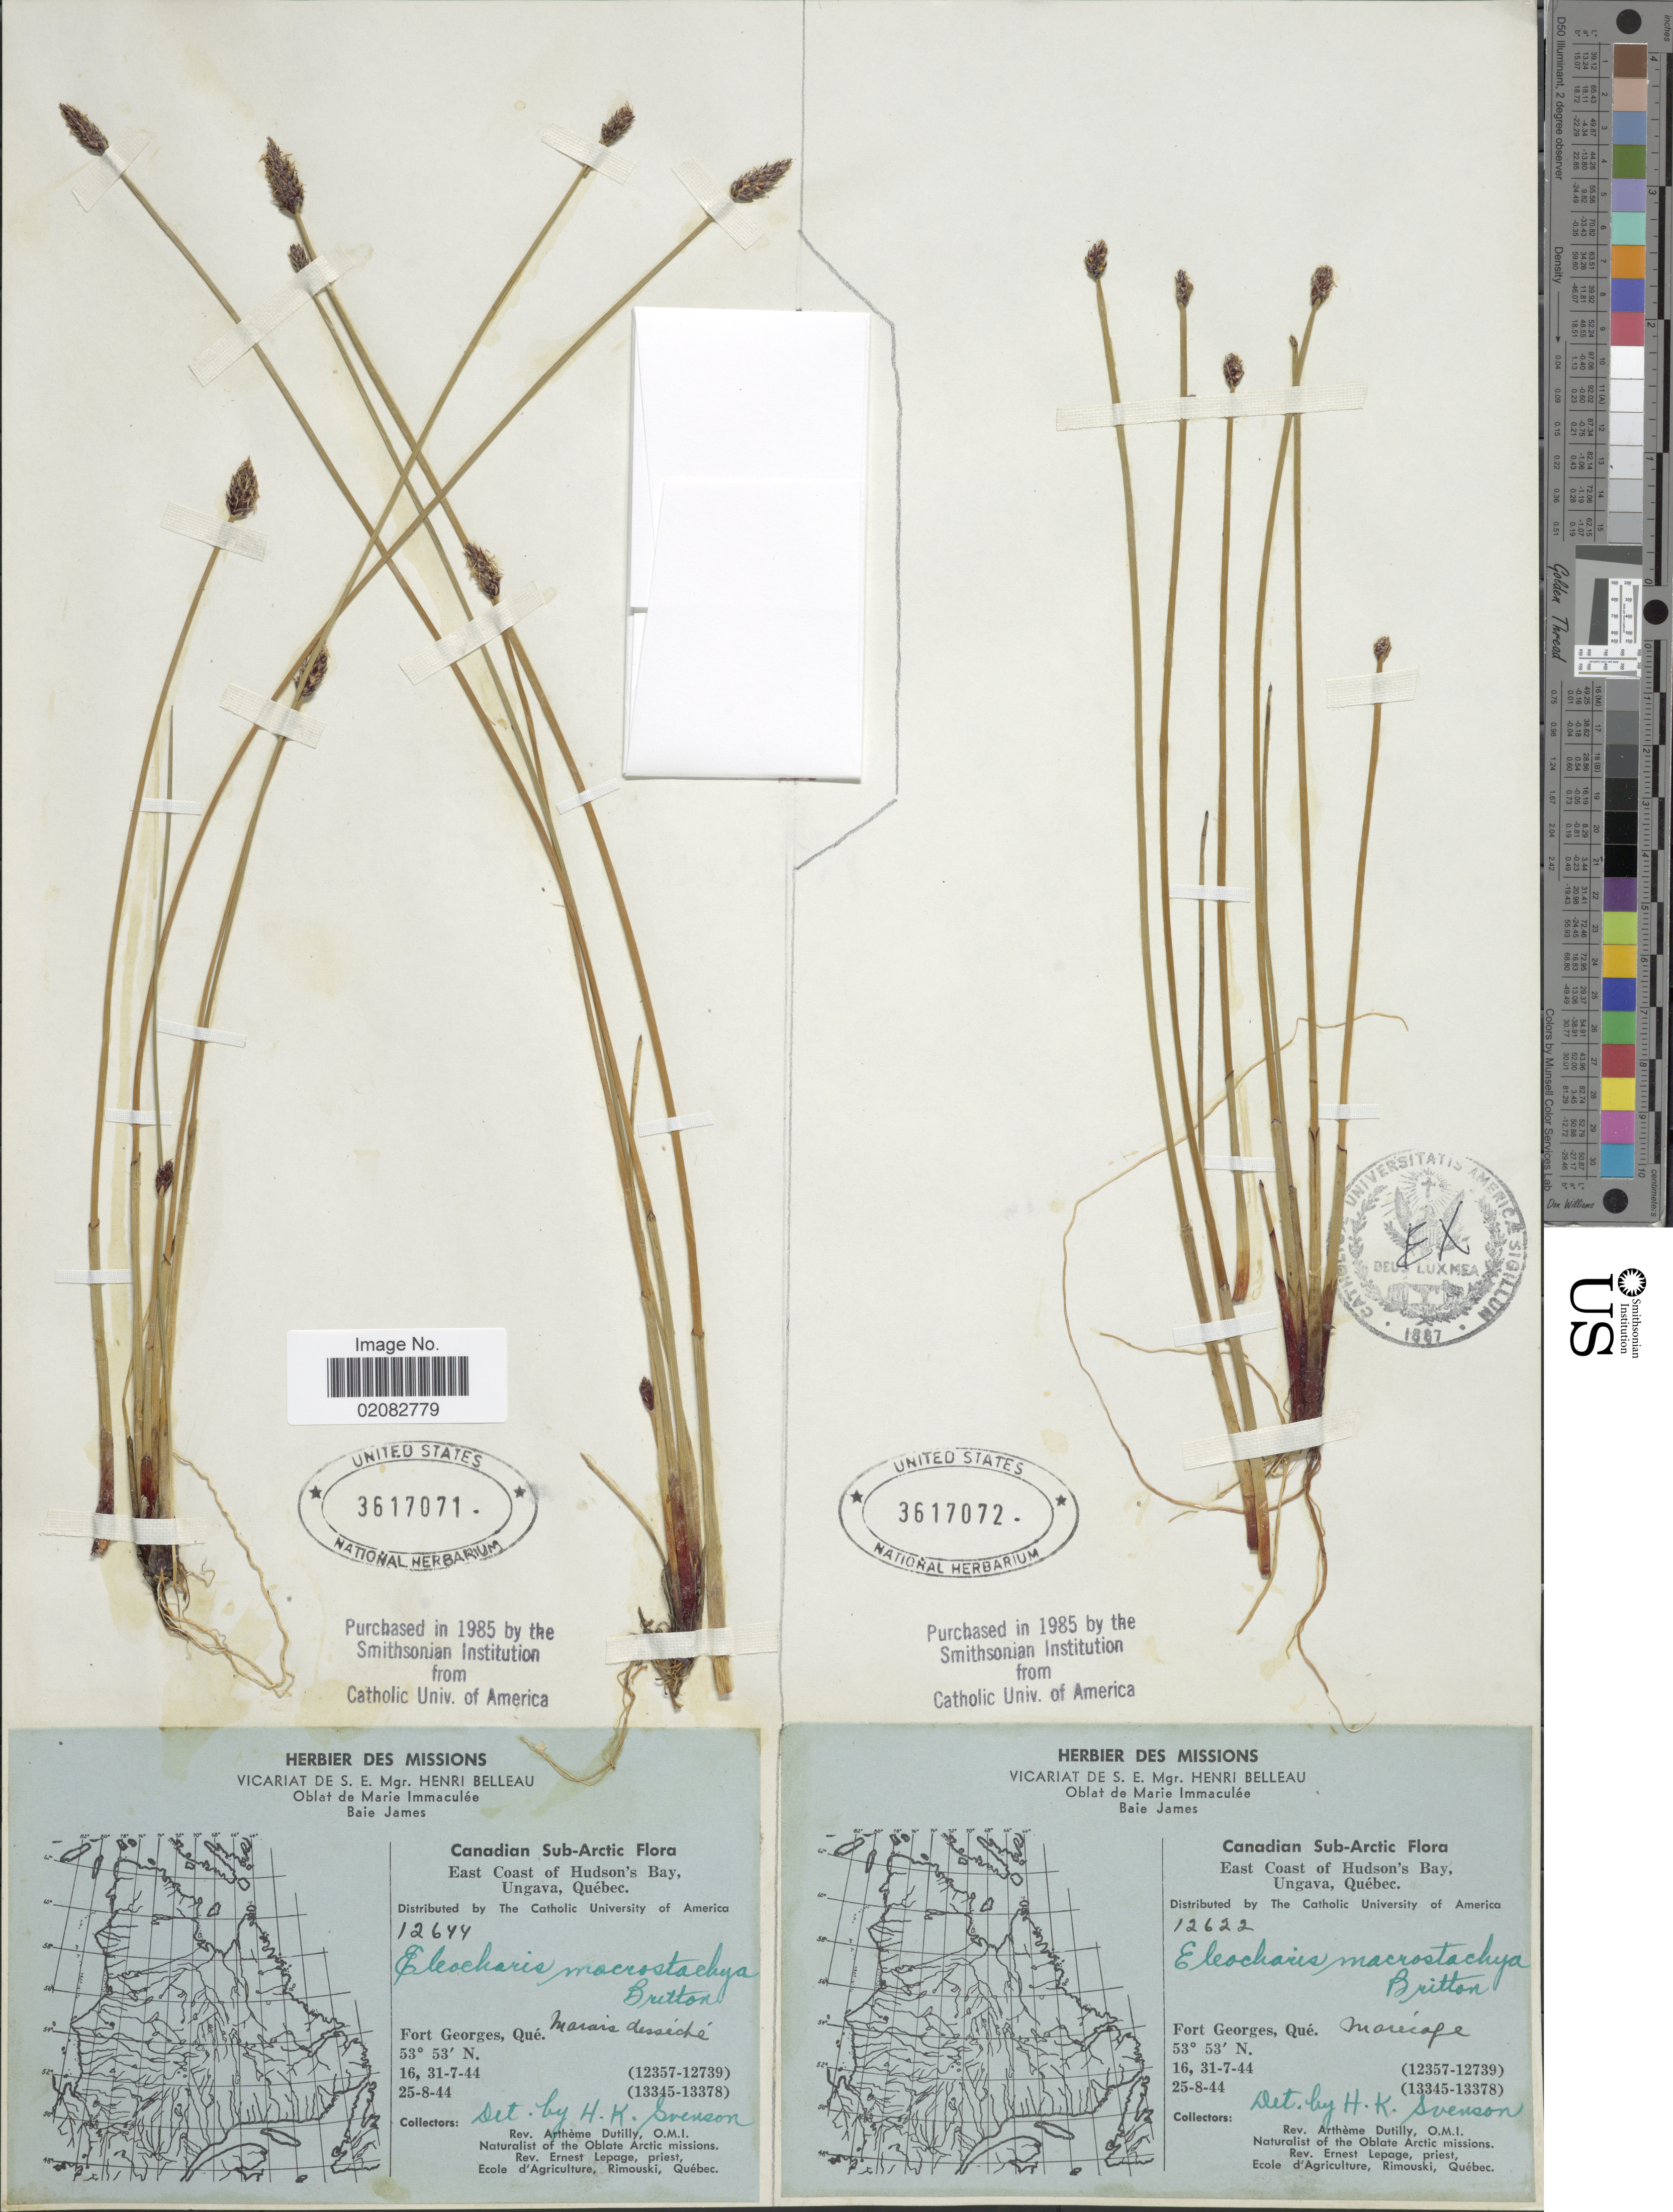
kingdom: Plantae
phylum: Tracheophyta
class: Liliopsida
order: Poales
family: Cyperaceae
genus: Eleocharis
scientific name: Eleocharis macrostachya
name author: Britton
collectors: A. Dutilly & E. Lepage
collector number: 12622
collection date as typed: Transcribed d/m/y: 31/7/44 to 25/8/44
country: Canada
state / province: Quebec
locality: East Coast of Hudson's Bay, Ungava, Fort Georges,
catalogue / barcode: US 3617072-2